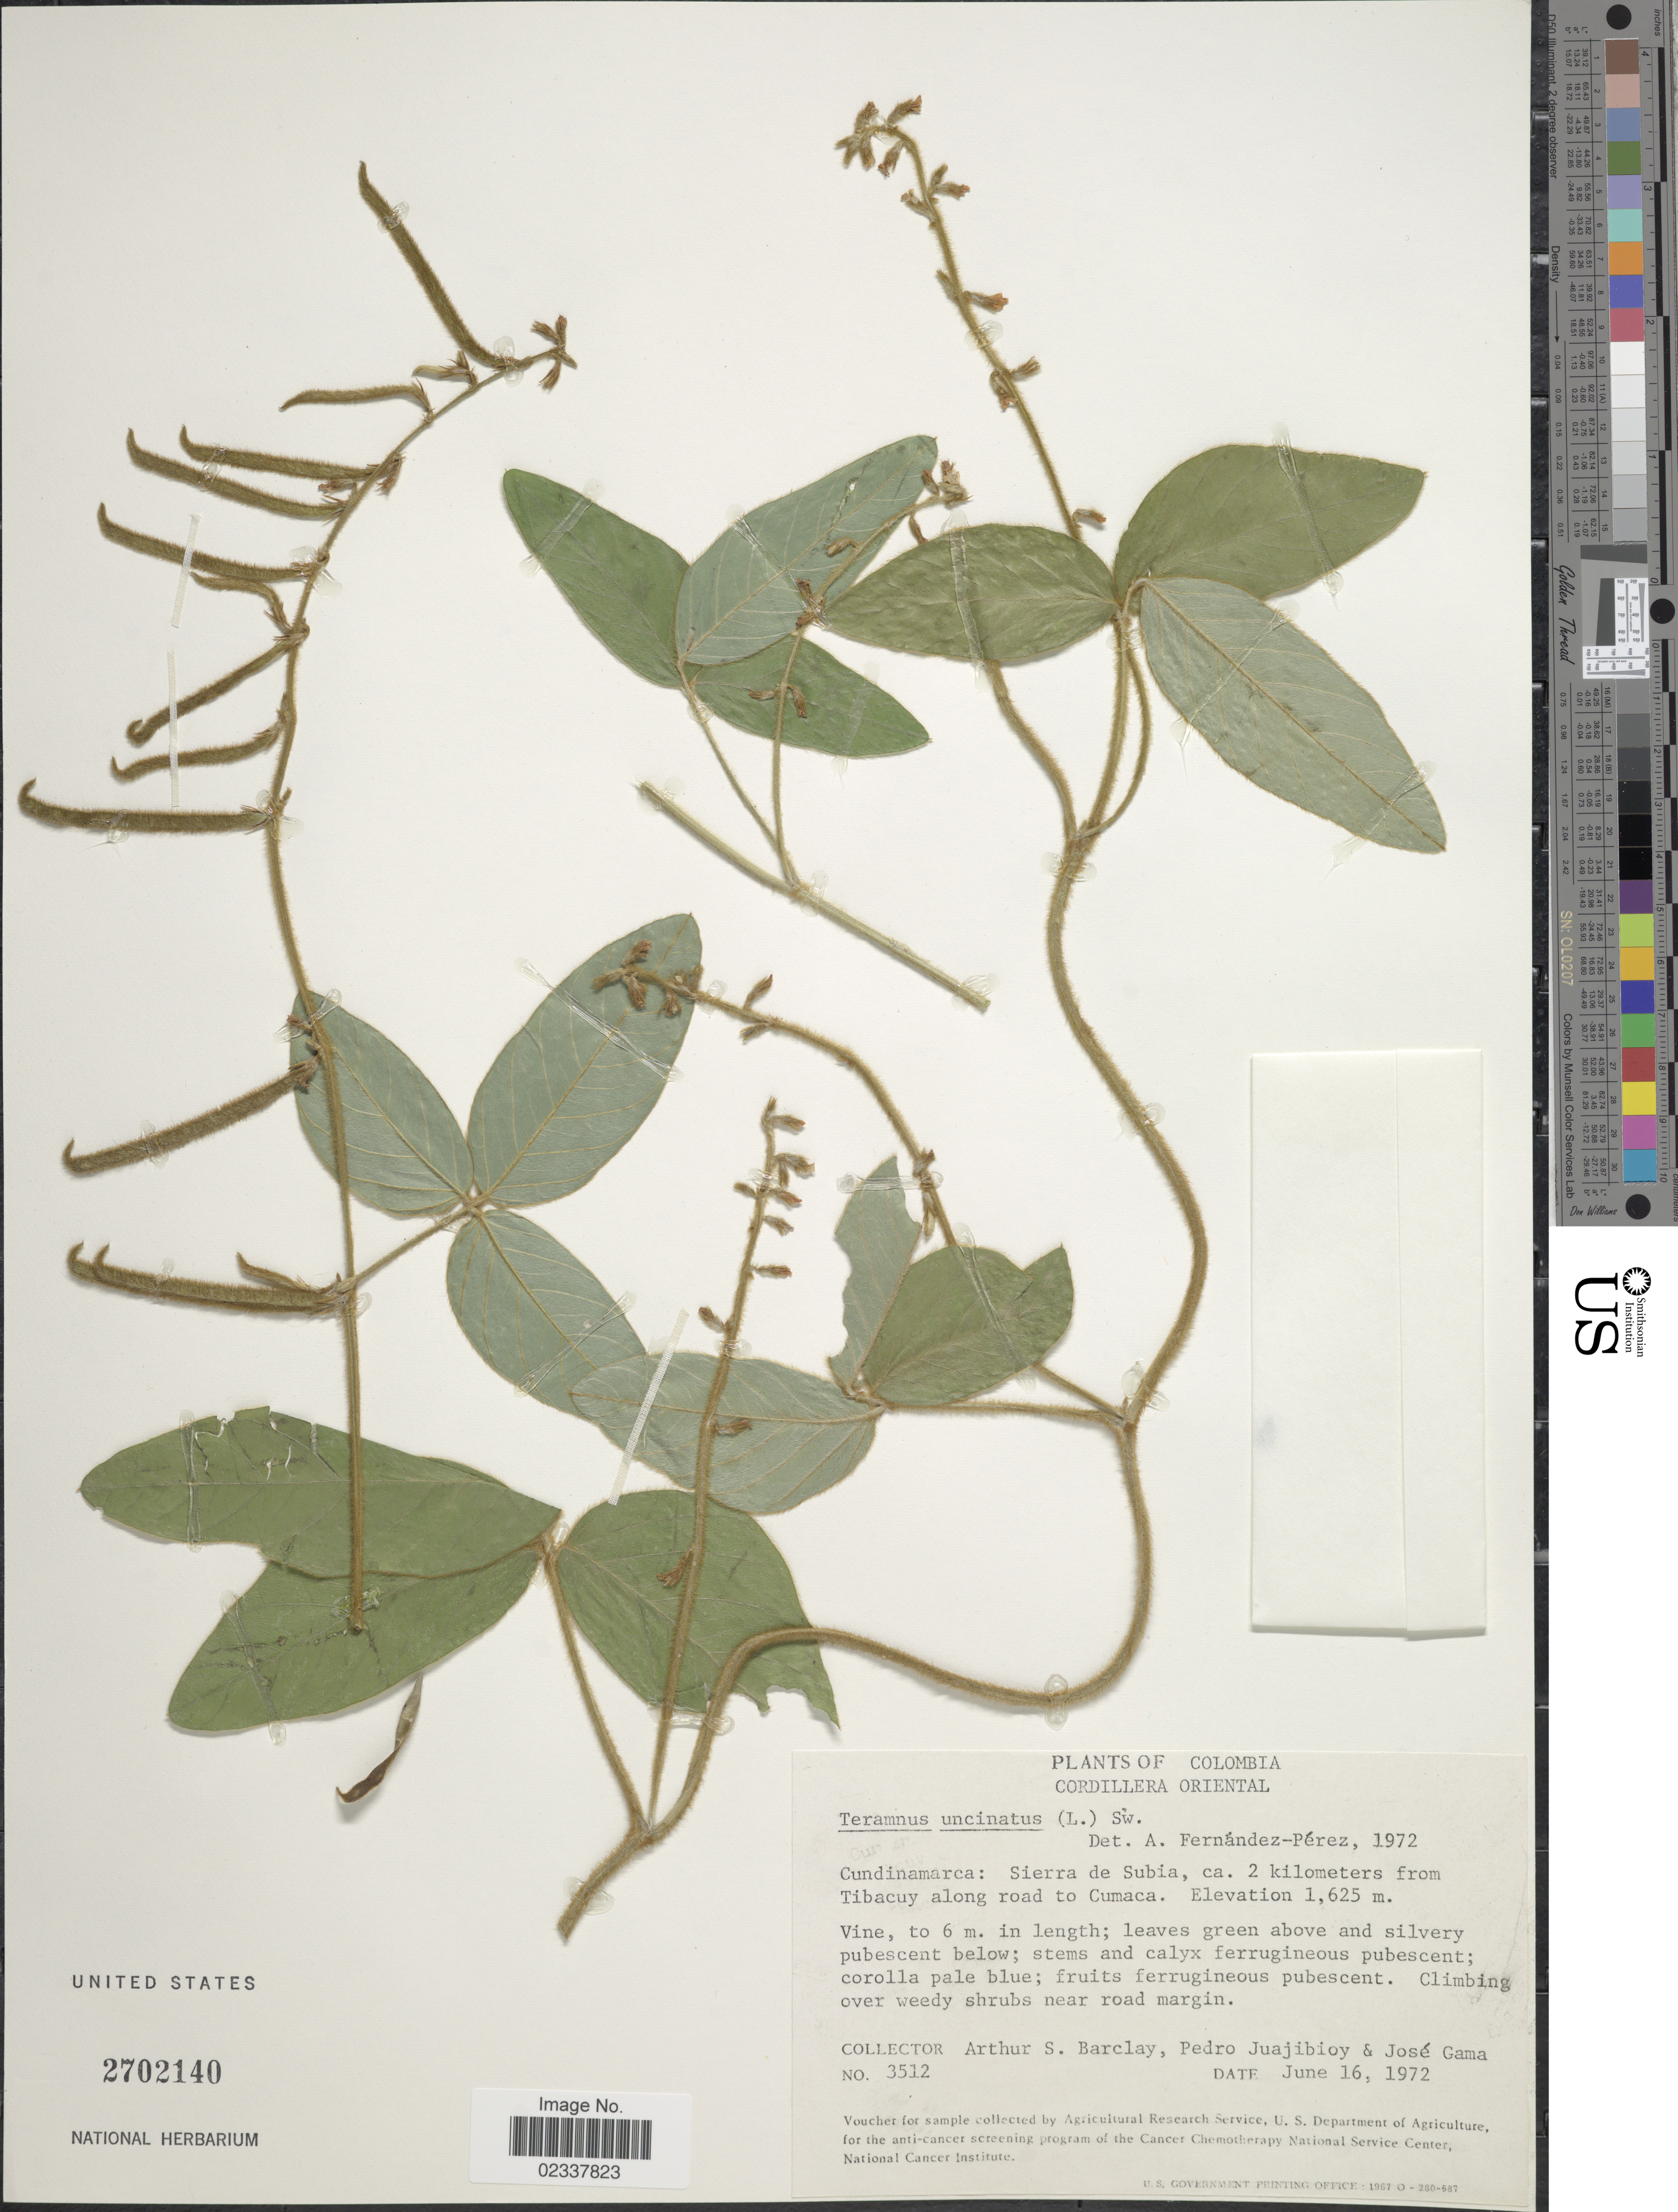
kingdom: Plantae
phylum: Tracheophyta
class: Magnoliopsida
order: Fabales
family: Fabaceae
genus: Teramnus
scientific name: Teramnus uncinatus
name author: (L.) Sw.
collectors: A. S. Barclay, P. Juajibioy & J. Gama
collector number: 3512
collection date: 1972-06-16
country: Colombia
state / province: Cundinamarca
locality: Cordillera Oriental, Sierra de Subia, ca 2 kilometers from Tibacuy along road to Cumaca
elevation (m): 1625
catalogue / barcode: US 2702140